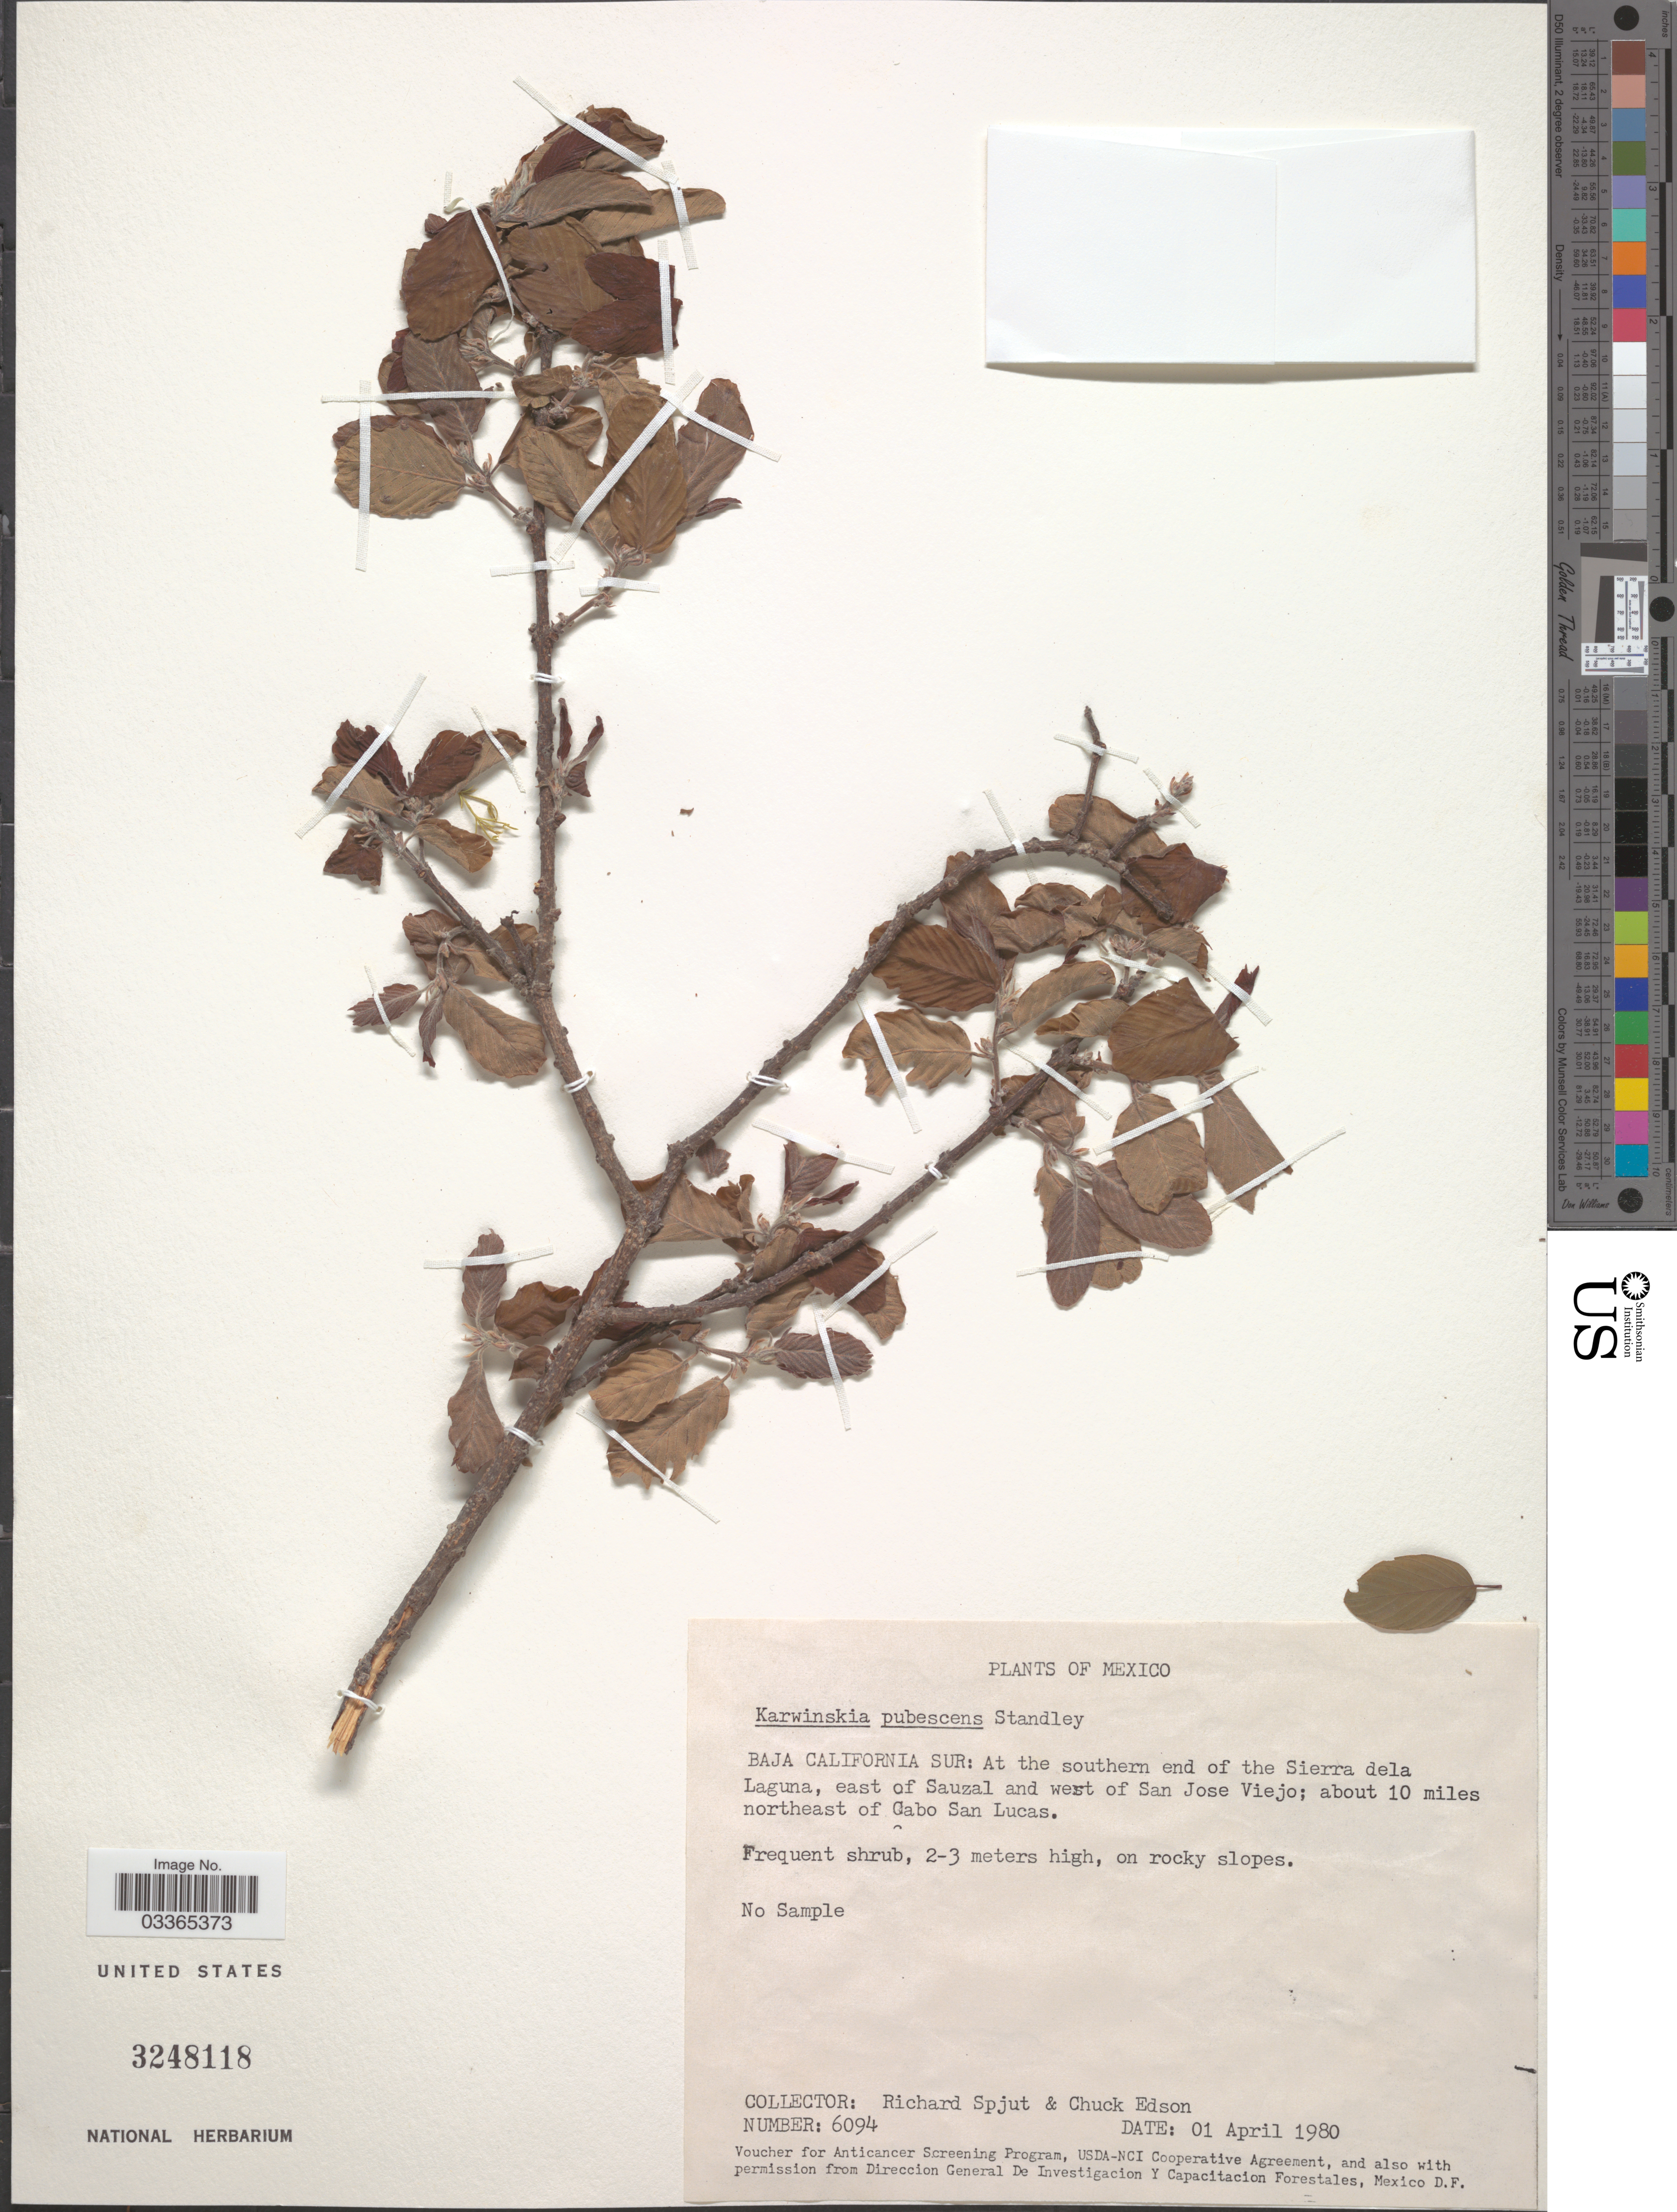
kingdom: Plantae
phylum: Tracheophyta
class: Magnoliopsida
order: Rosales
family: Rhamnaceae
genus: Karwinskia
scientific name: Karwinskia pubescens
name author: Standl.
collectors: R. Spjut & C. Edson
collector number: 6094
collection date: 1980-04-01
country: Mexico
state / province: Baja California Sur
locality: At the southern end of the Sierra dela Laguna, east of Sauzal and west of San Jose Viejo; about 10 miles northeast of Gabo San Lucas.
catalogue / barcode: US 3248118